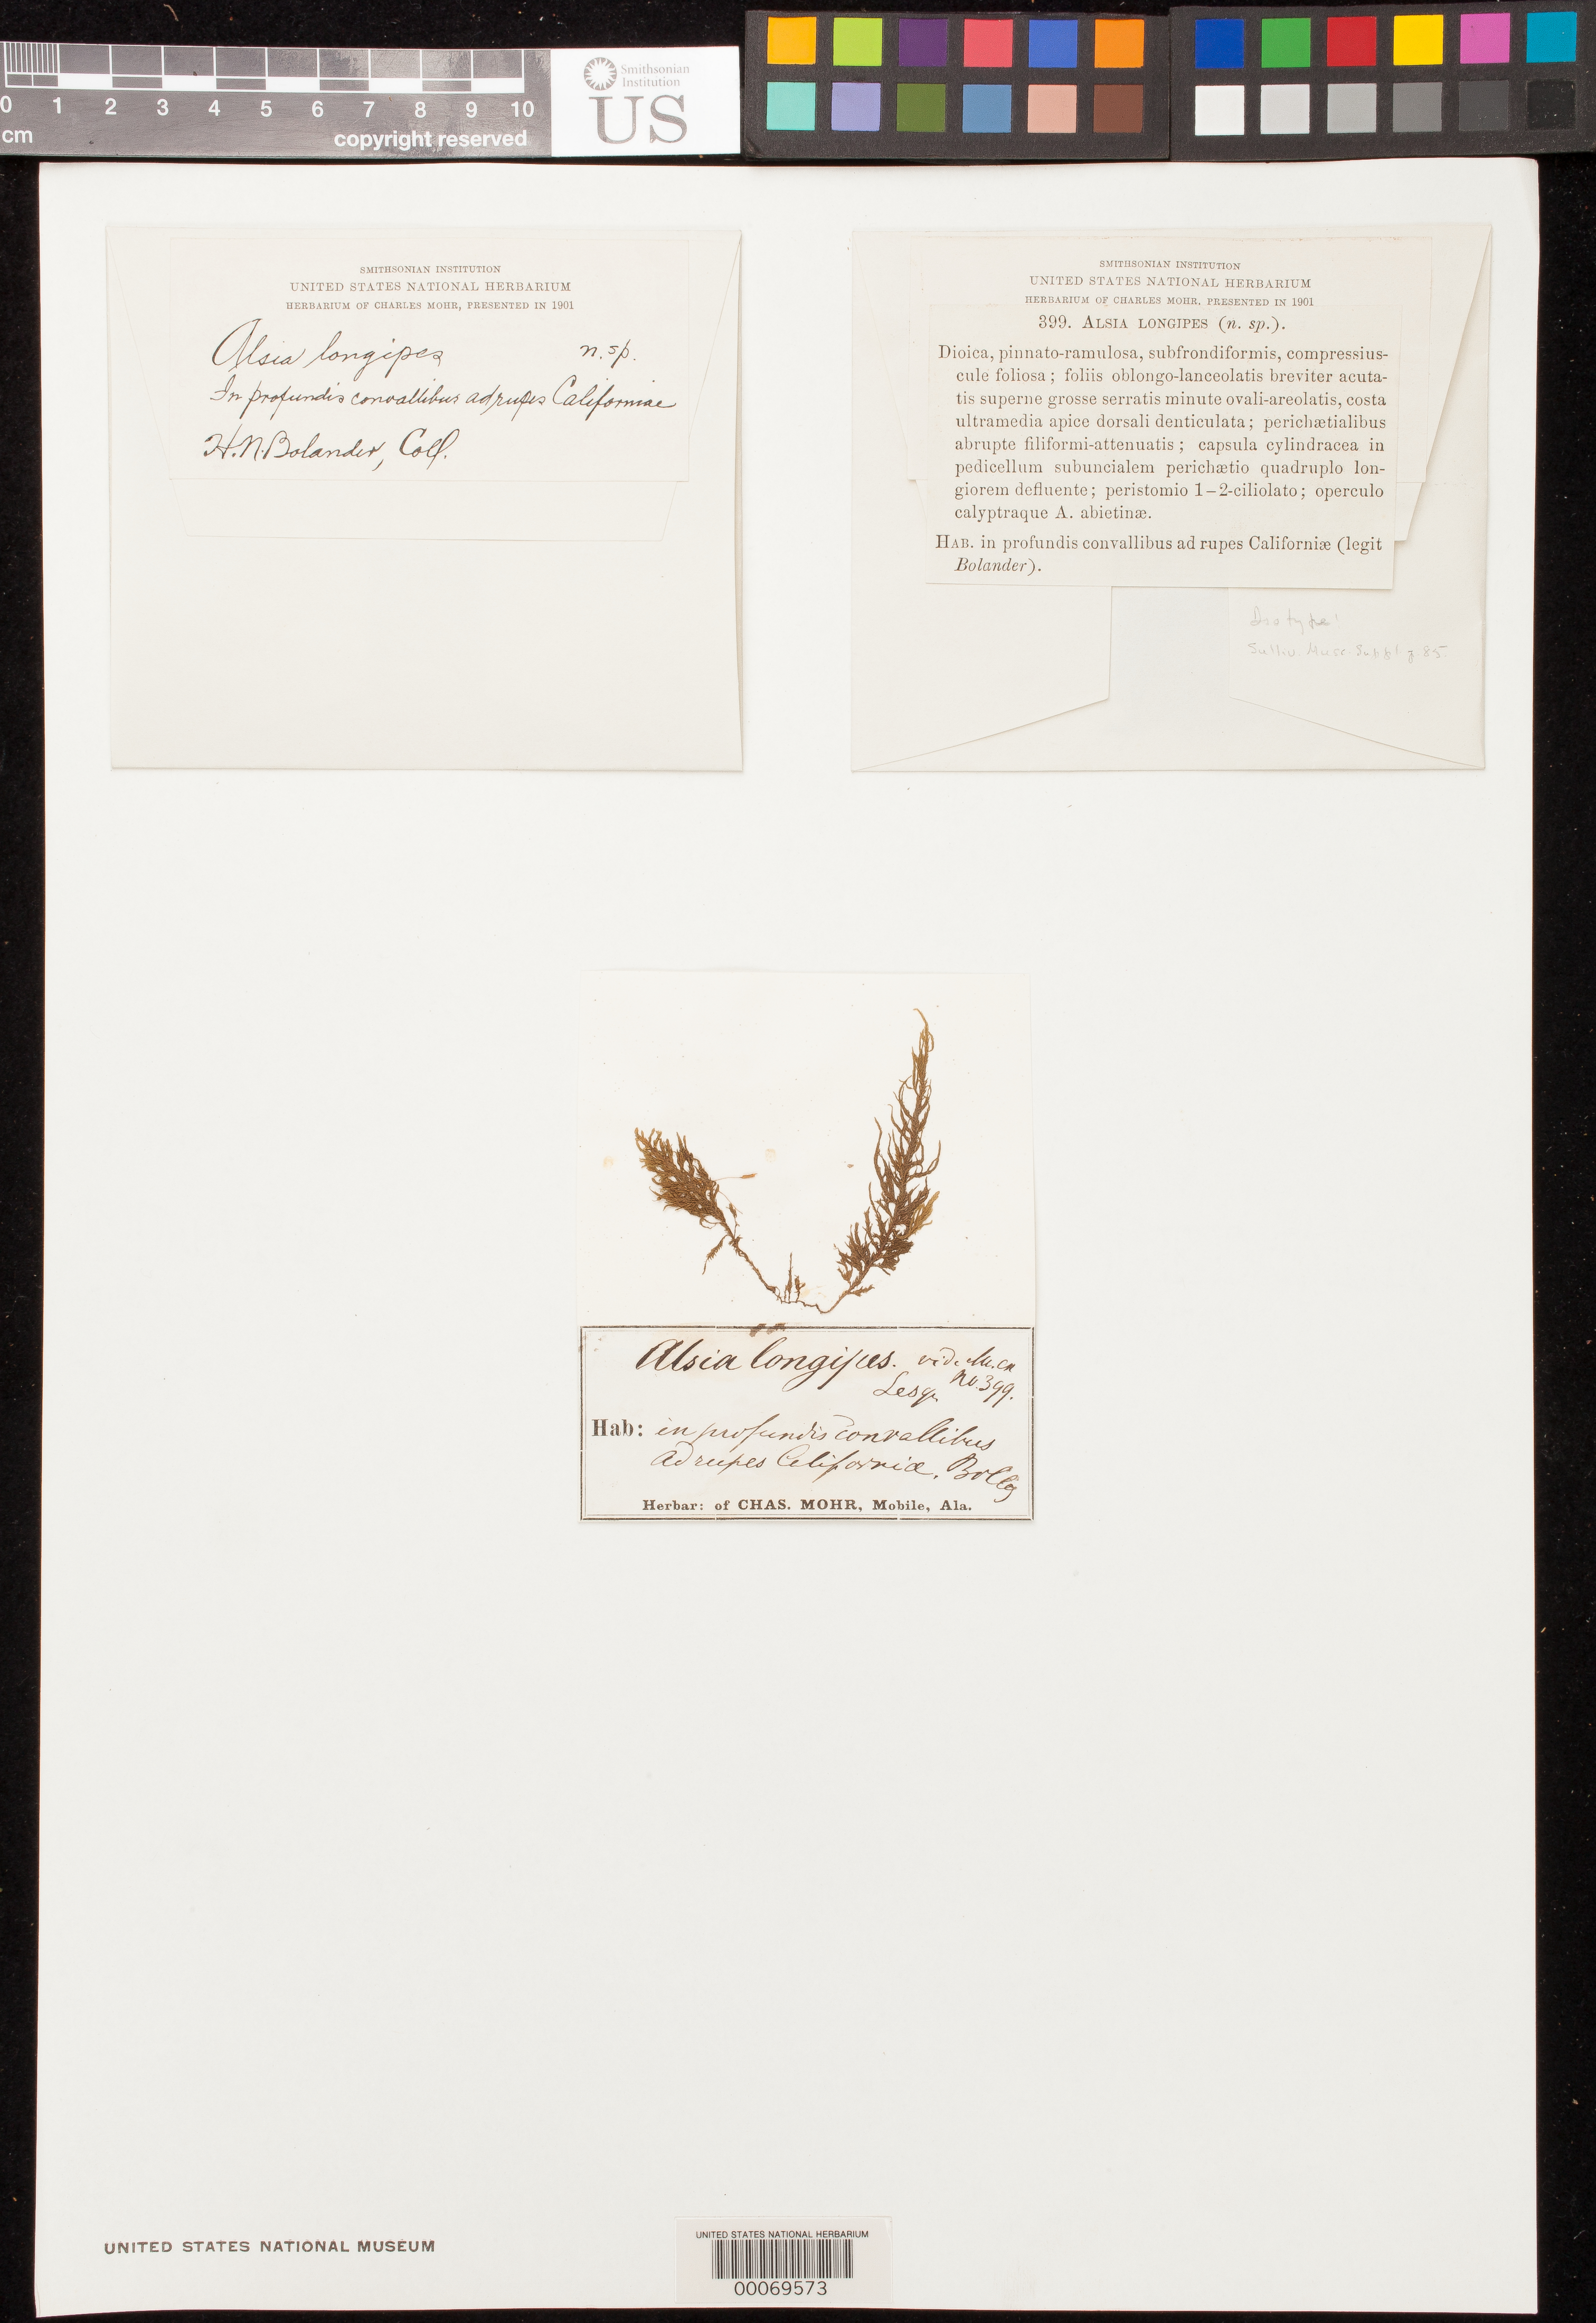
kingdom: Plantae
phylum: Bryophyta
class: Bryopsida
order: Hypnales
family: Neckeraceae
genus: Alsia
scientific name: Alsia longipes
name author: Lesq. & Sull.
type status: Isotype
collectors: H. Bolander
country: United States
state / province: California